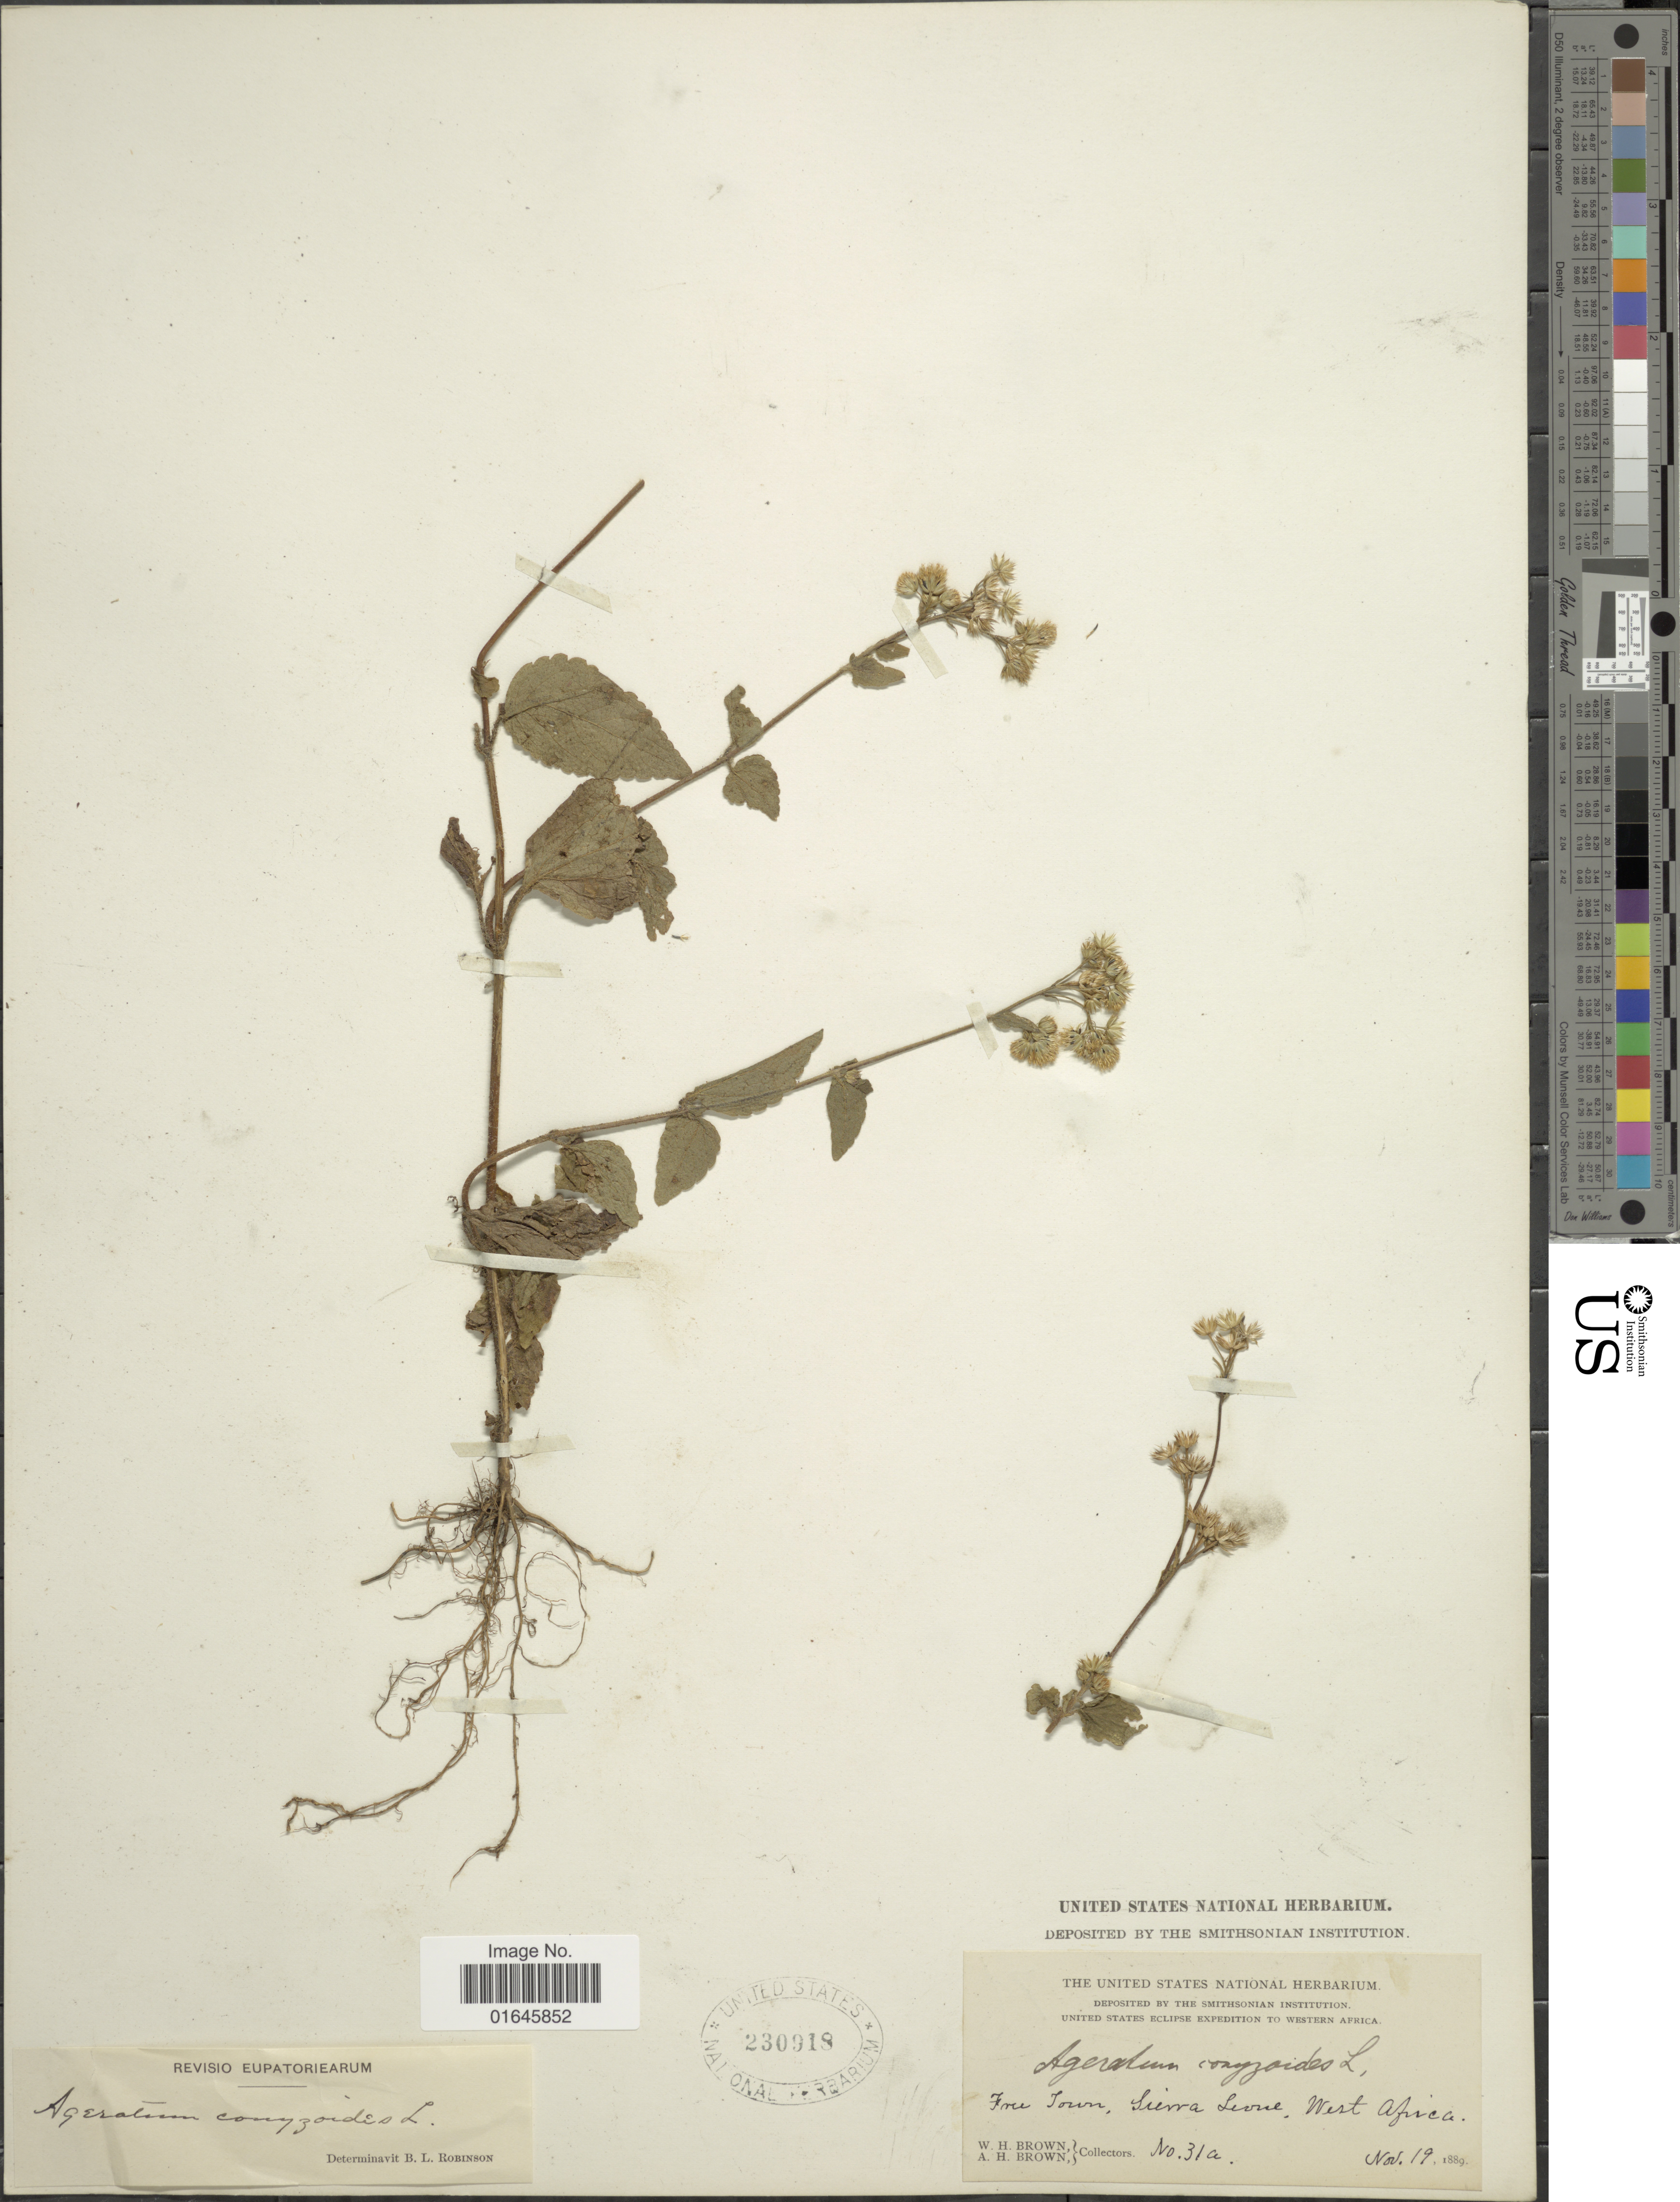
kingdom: Plantae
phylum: Tracheophyta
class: Magnoliopsida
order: Asterales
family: Asteraceae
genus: Ageratum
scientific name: Ageratum conyzoides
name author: L.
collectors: W. H. Brown & A. H. Brown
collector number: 31a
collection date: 1889-11-19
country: Sierra Leone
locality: Western Africa, Free Town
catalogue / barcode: US 230918